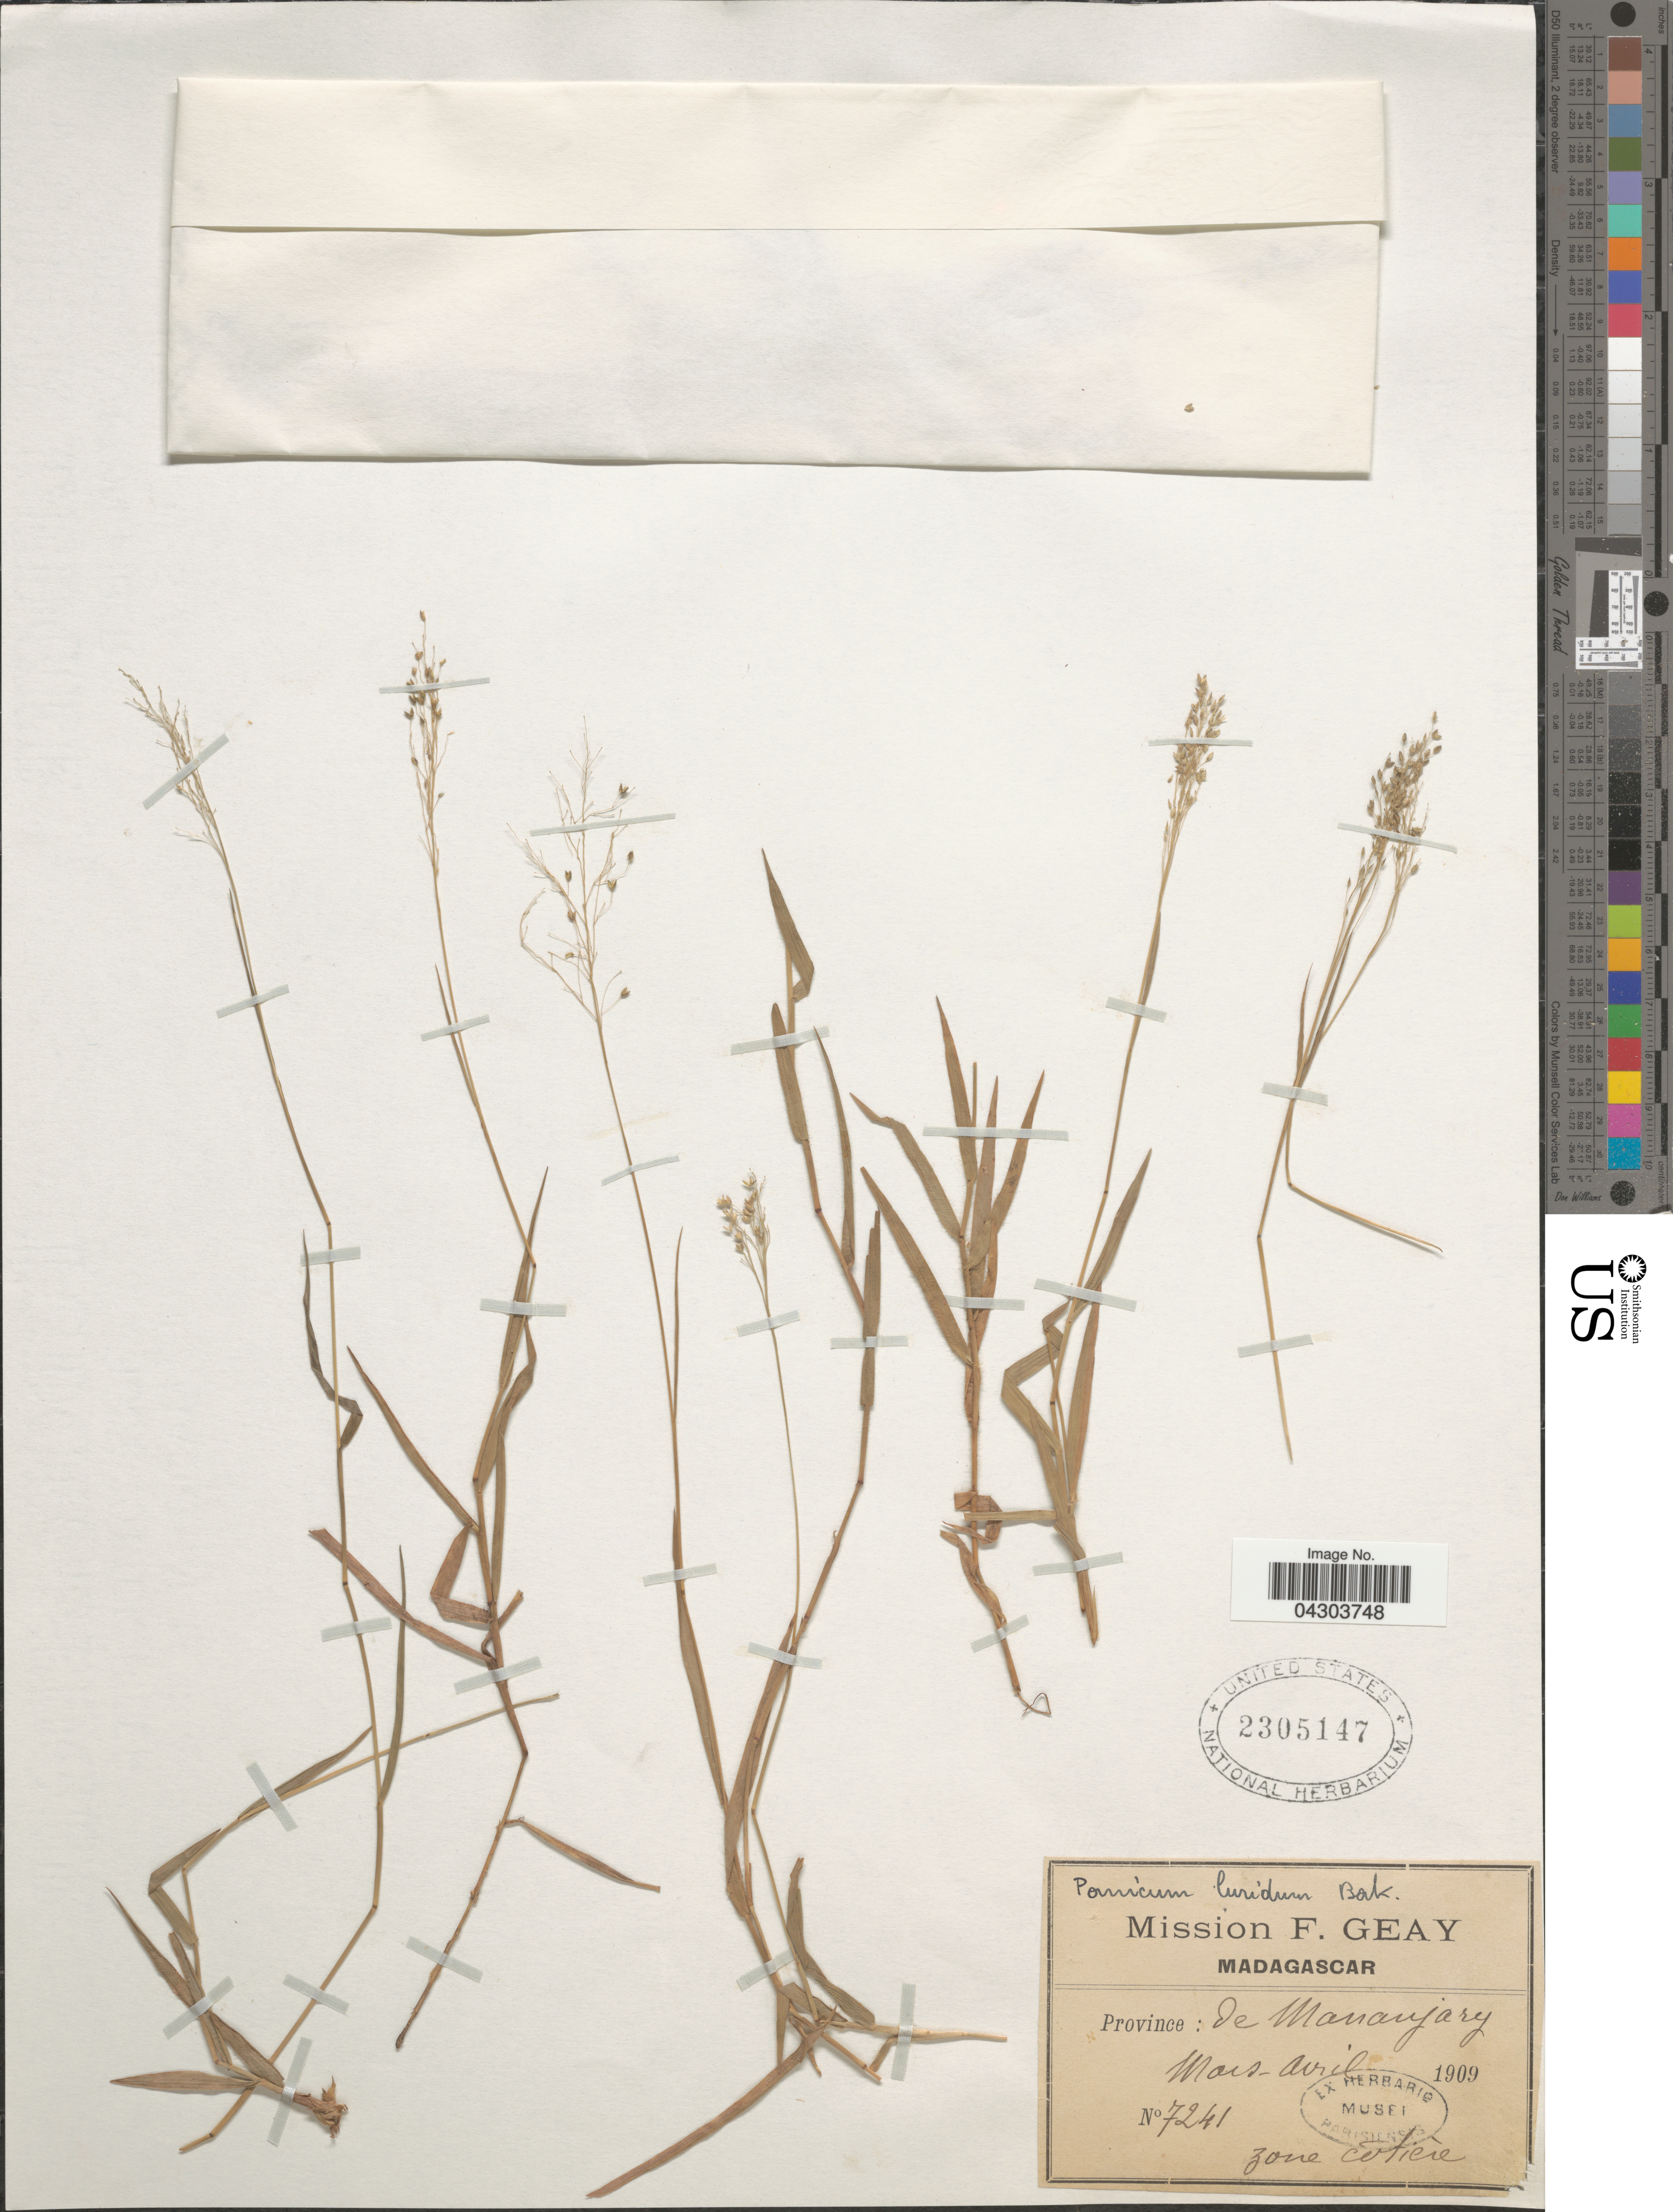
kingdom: Plantae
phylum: Tracheophyta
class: Liliopsida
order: Poales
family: Poaceae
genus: Panicum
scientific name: Panicum luridum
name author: Hack.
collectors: F. Geay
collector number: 7241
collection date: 1909-03/1909-04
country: Madagascar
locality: Province: de Manaujary. Zone Cotierè.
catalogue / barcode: US 2305147